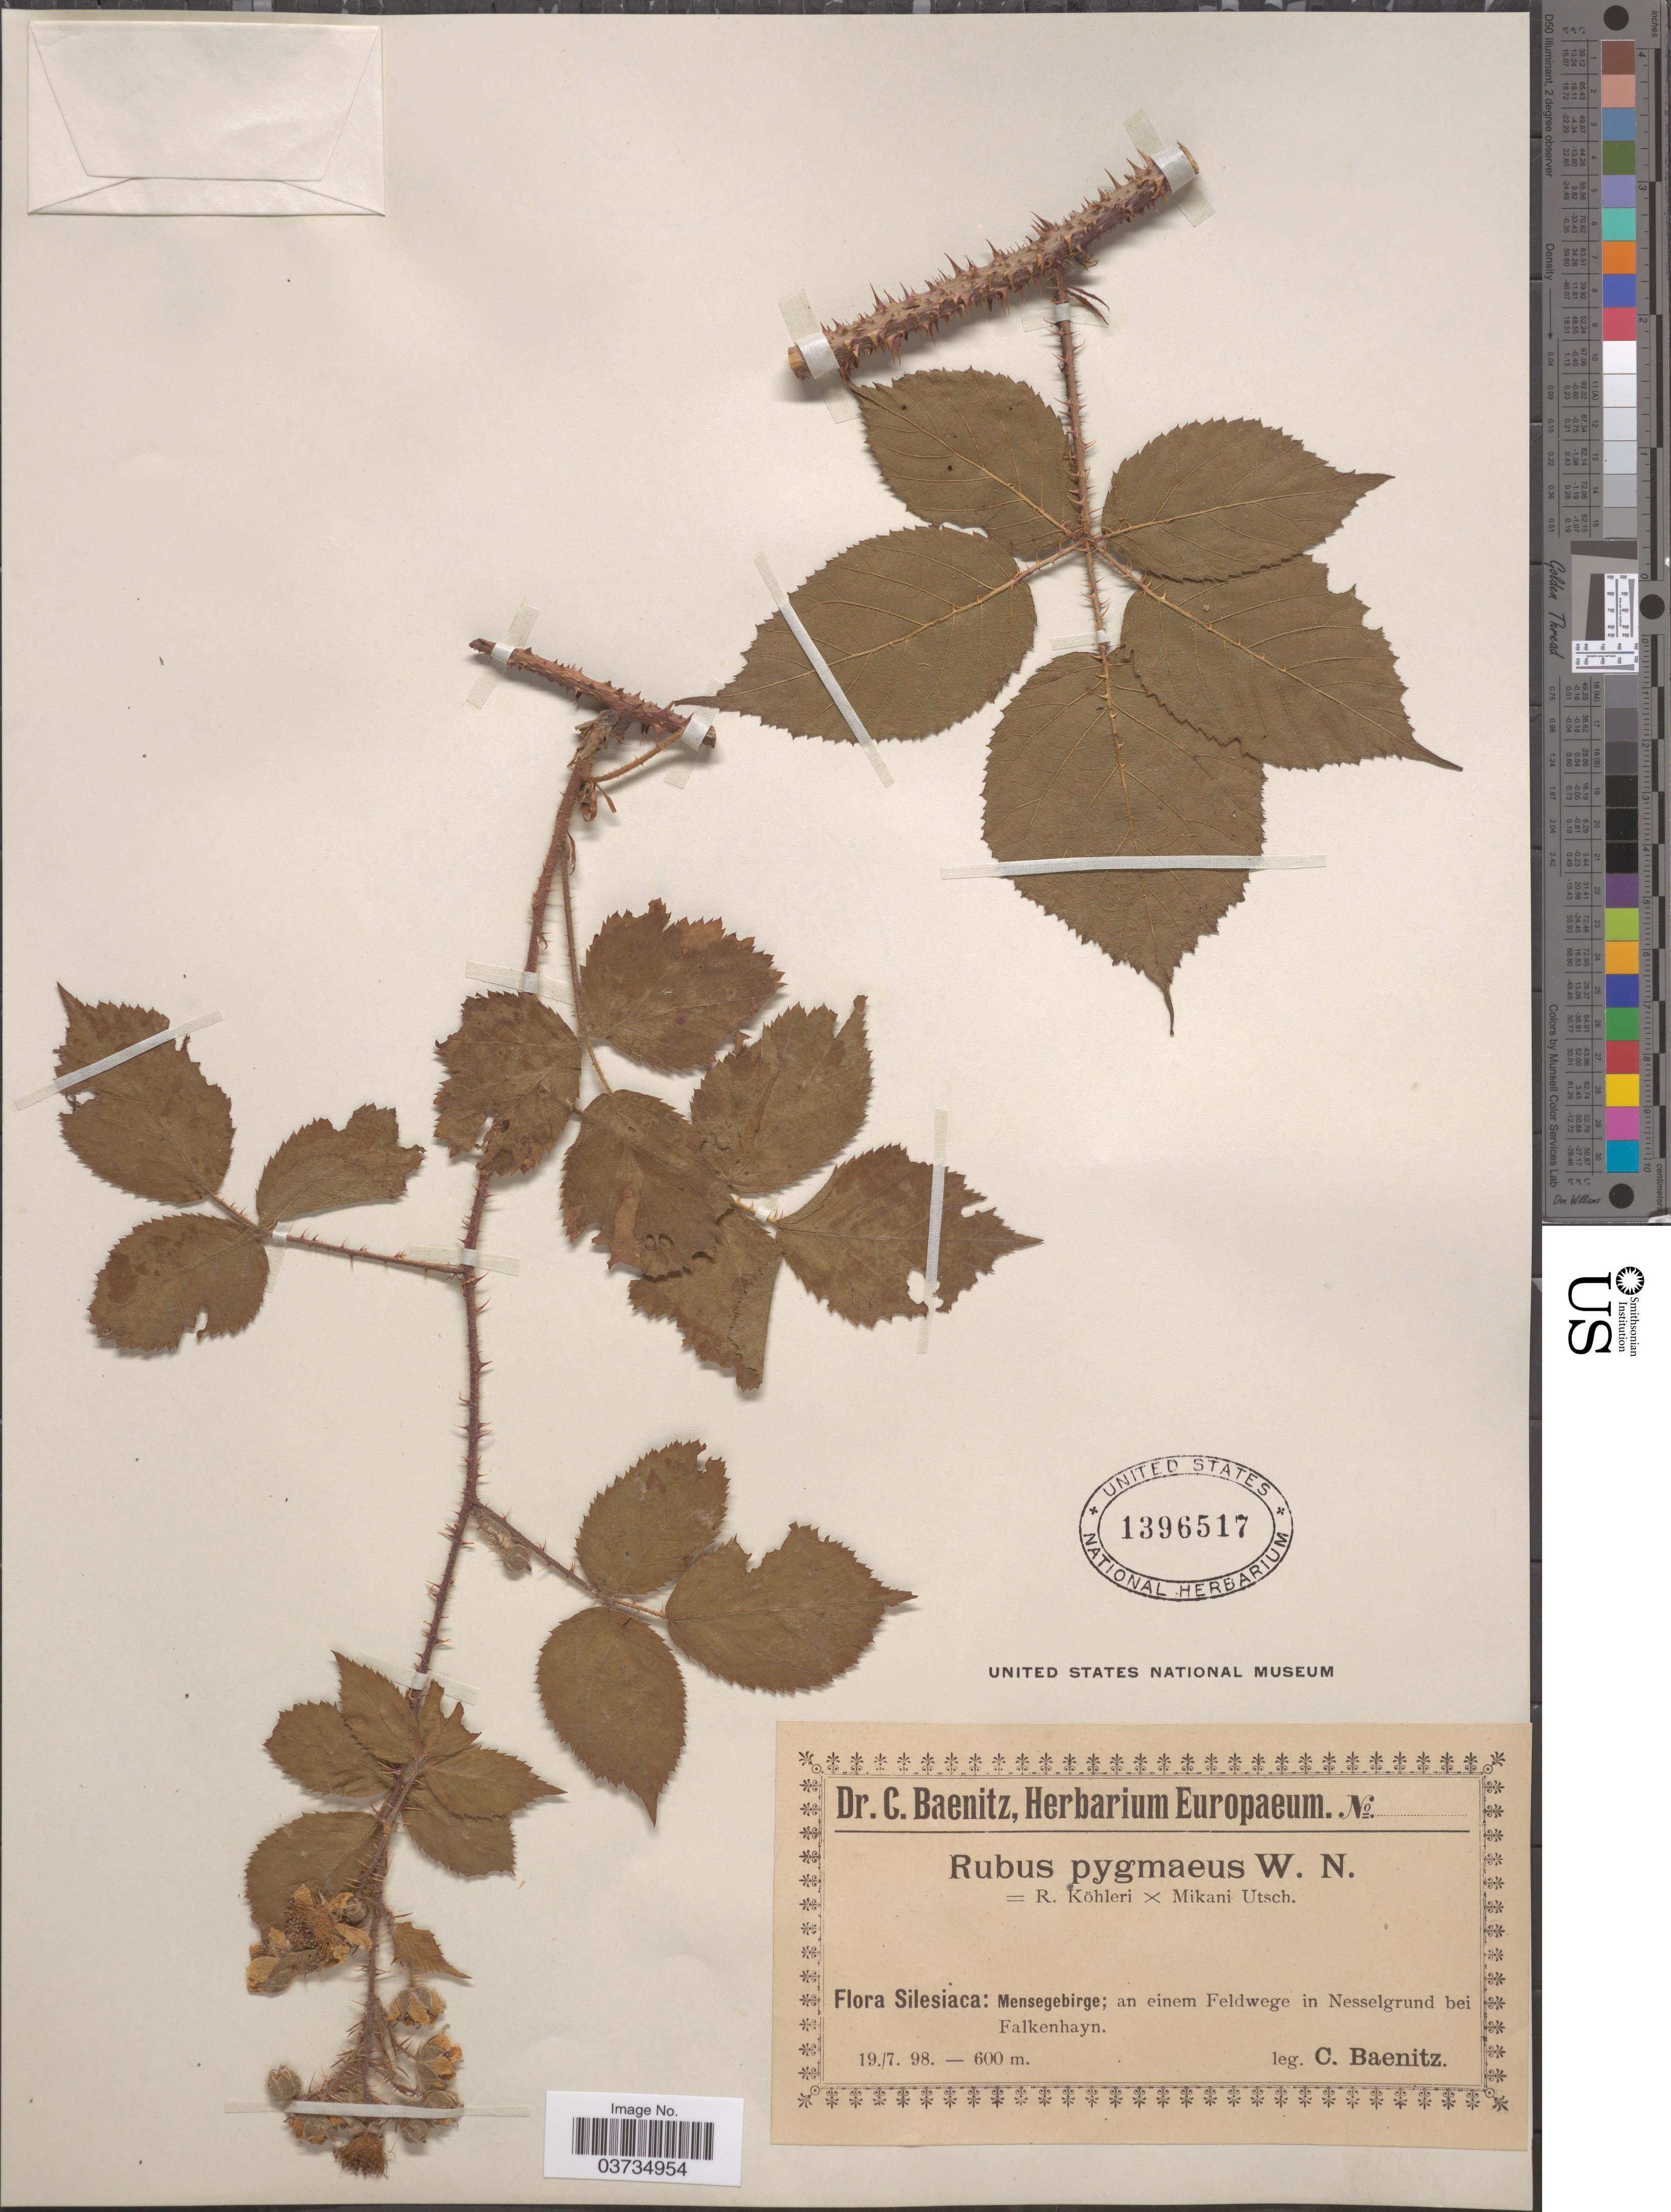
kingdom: Plantae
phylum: Tracheophyta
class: Magnoliopsida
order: Rosales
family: Rosaceae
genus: Rubus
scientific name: Rubus pygmaeus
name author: Weihe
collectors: C. G. Baenitz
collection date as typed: Transcribed d/m/y: 19/7/98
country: Poland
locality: Silesiaca: Mensegebirge; an einem Feldwege in Nesselgrund bei Falkenhayn.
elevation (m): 600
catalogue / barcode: US 1396517